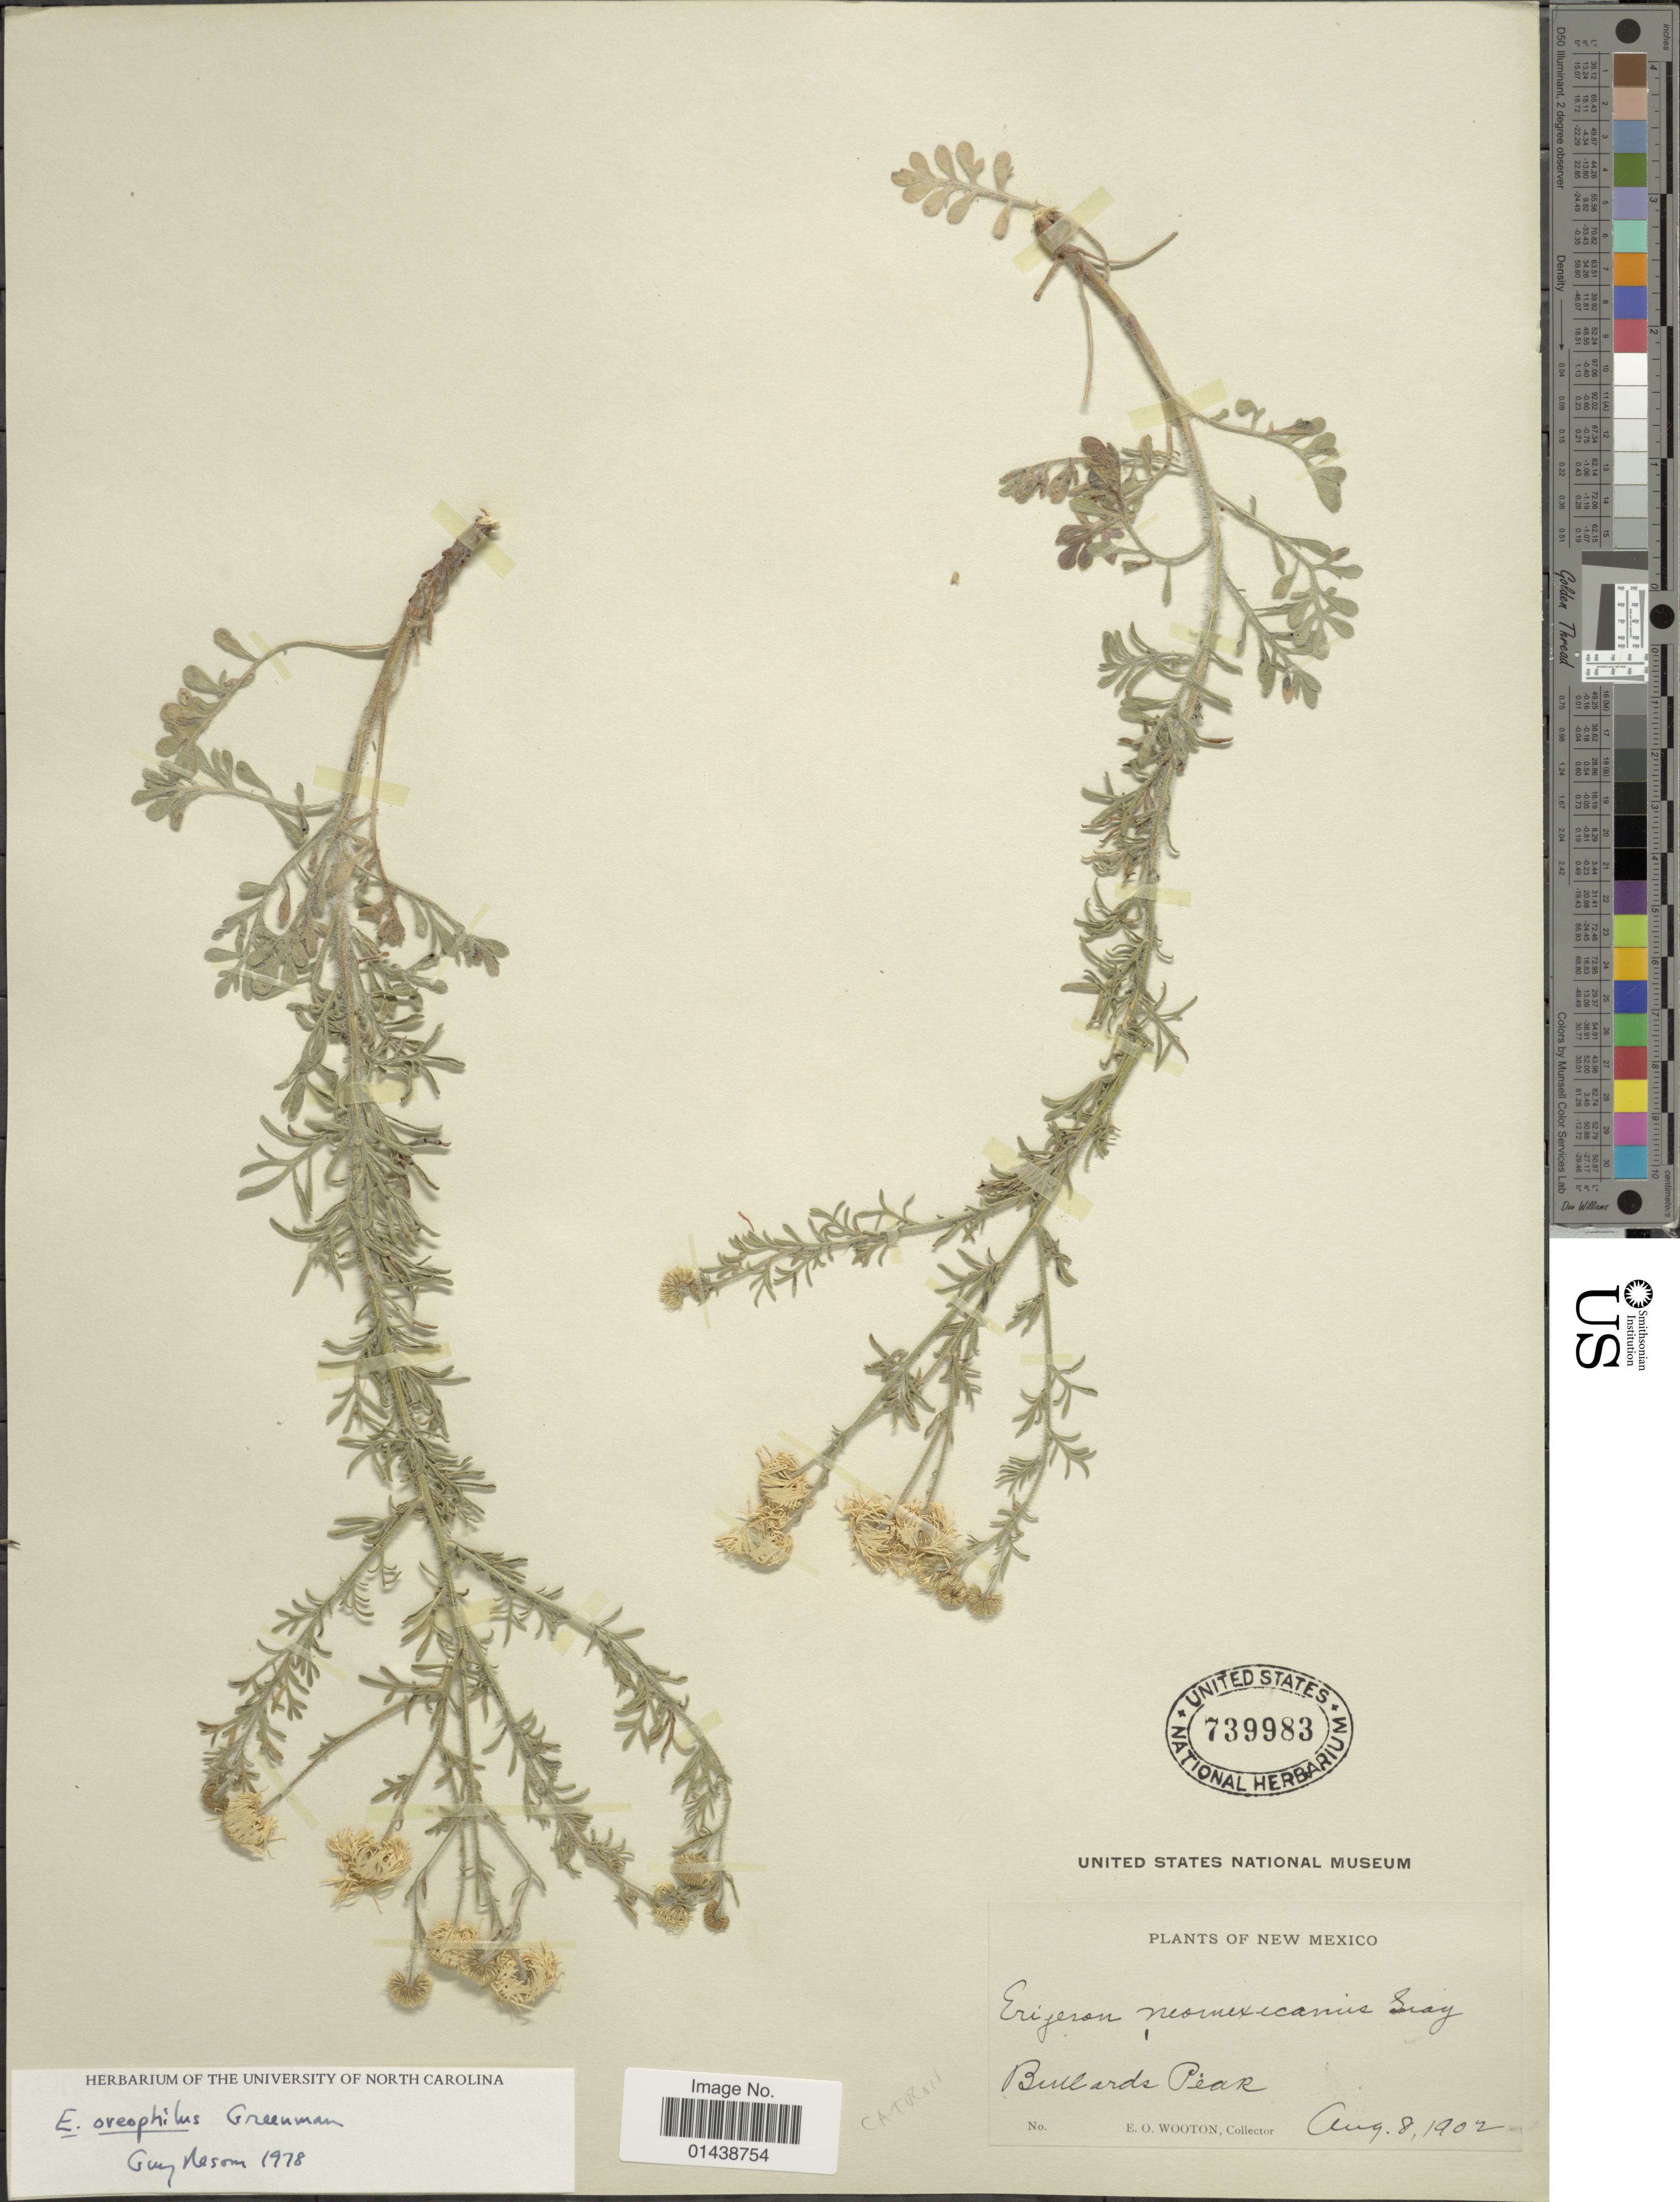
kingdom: Plantae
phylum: Tracheophyta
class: Magnoliopsida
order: Asterales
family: Asteraceae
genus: Erigeron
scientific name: Erigeron oreophilus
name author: Greenm.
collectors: E. O. Wooton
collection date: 1902-08-08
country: United States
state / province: New Mexico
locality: Bullards Peak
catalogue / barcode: US 739983